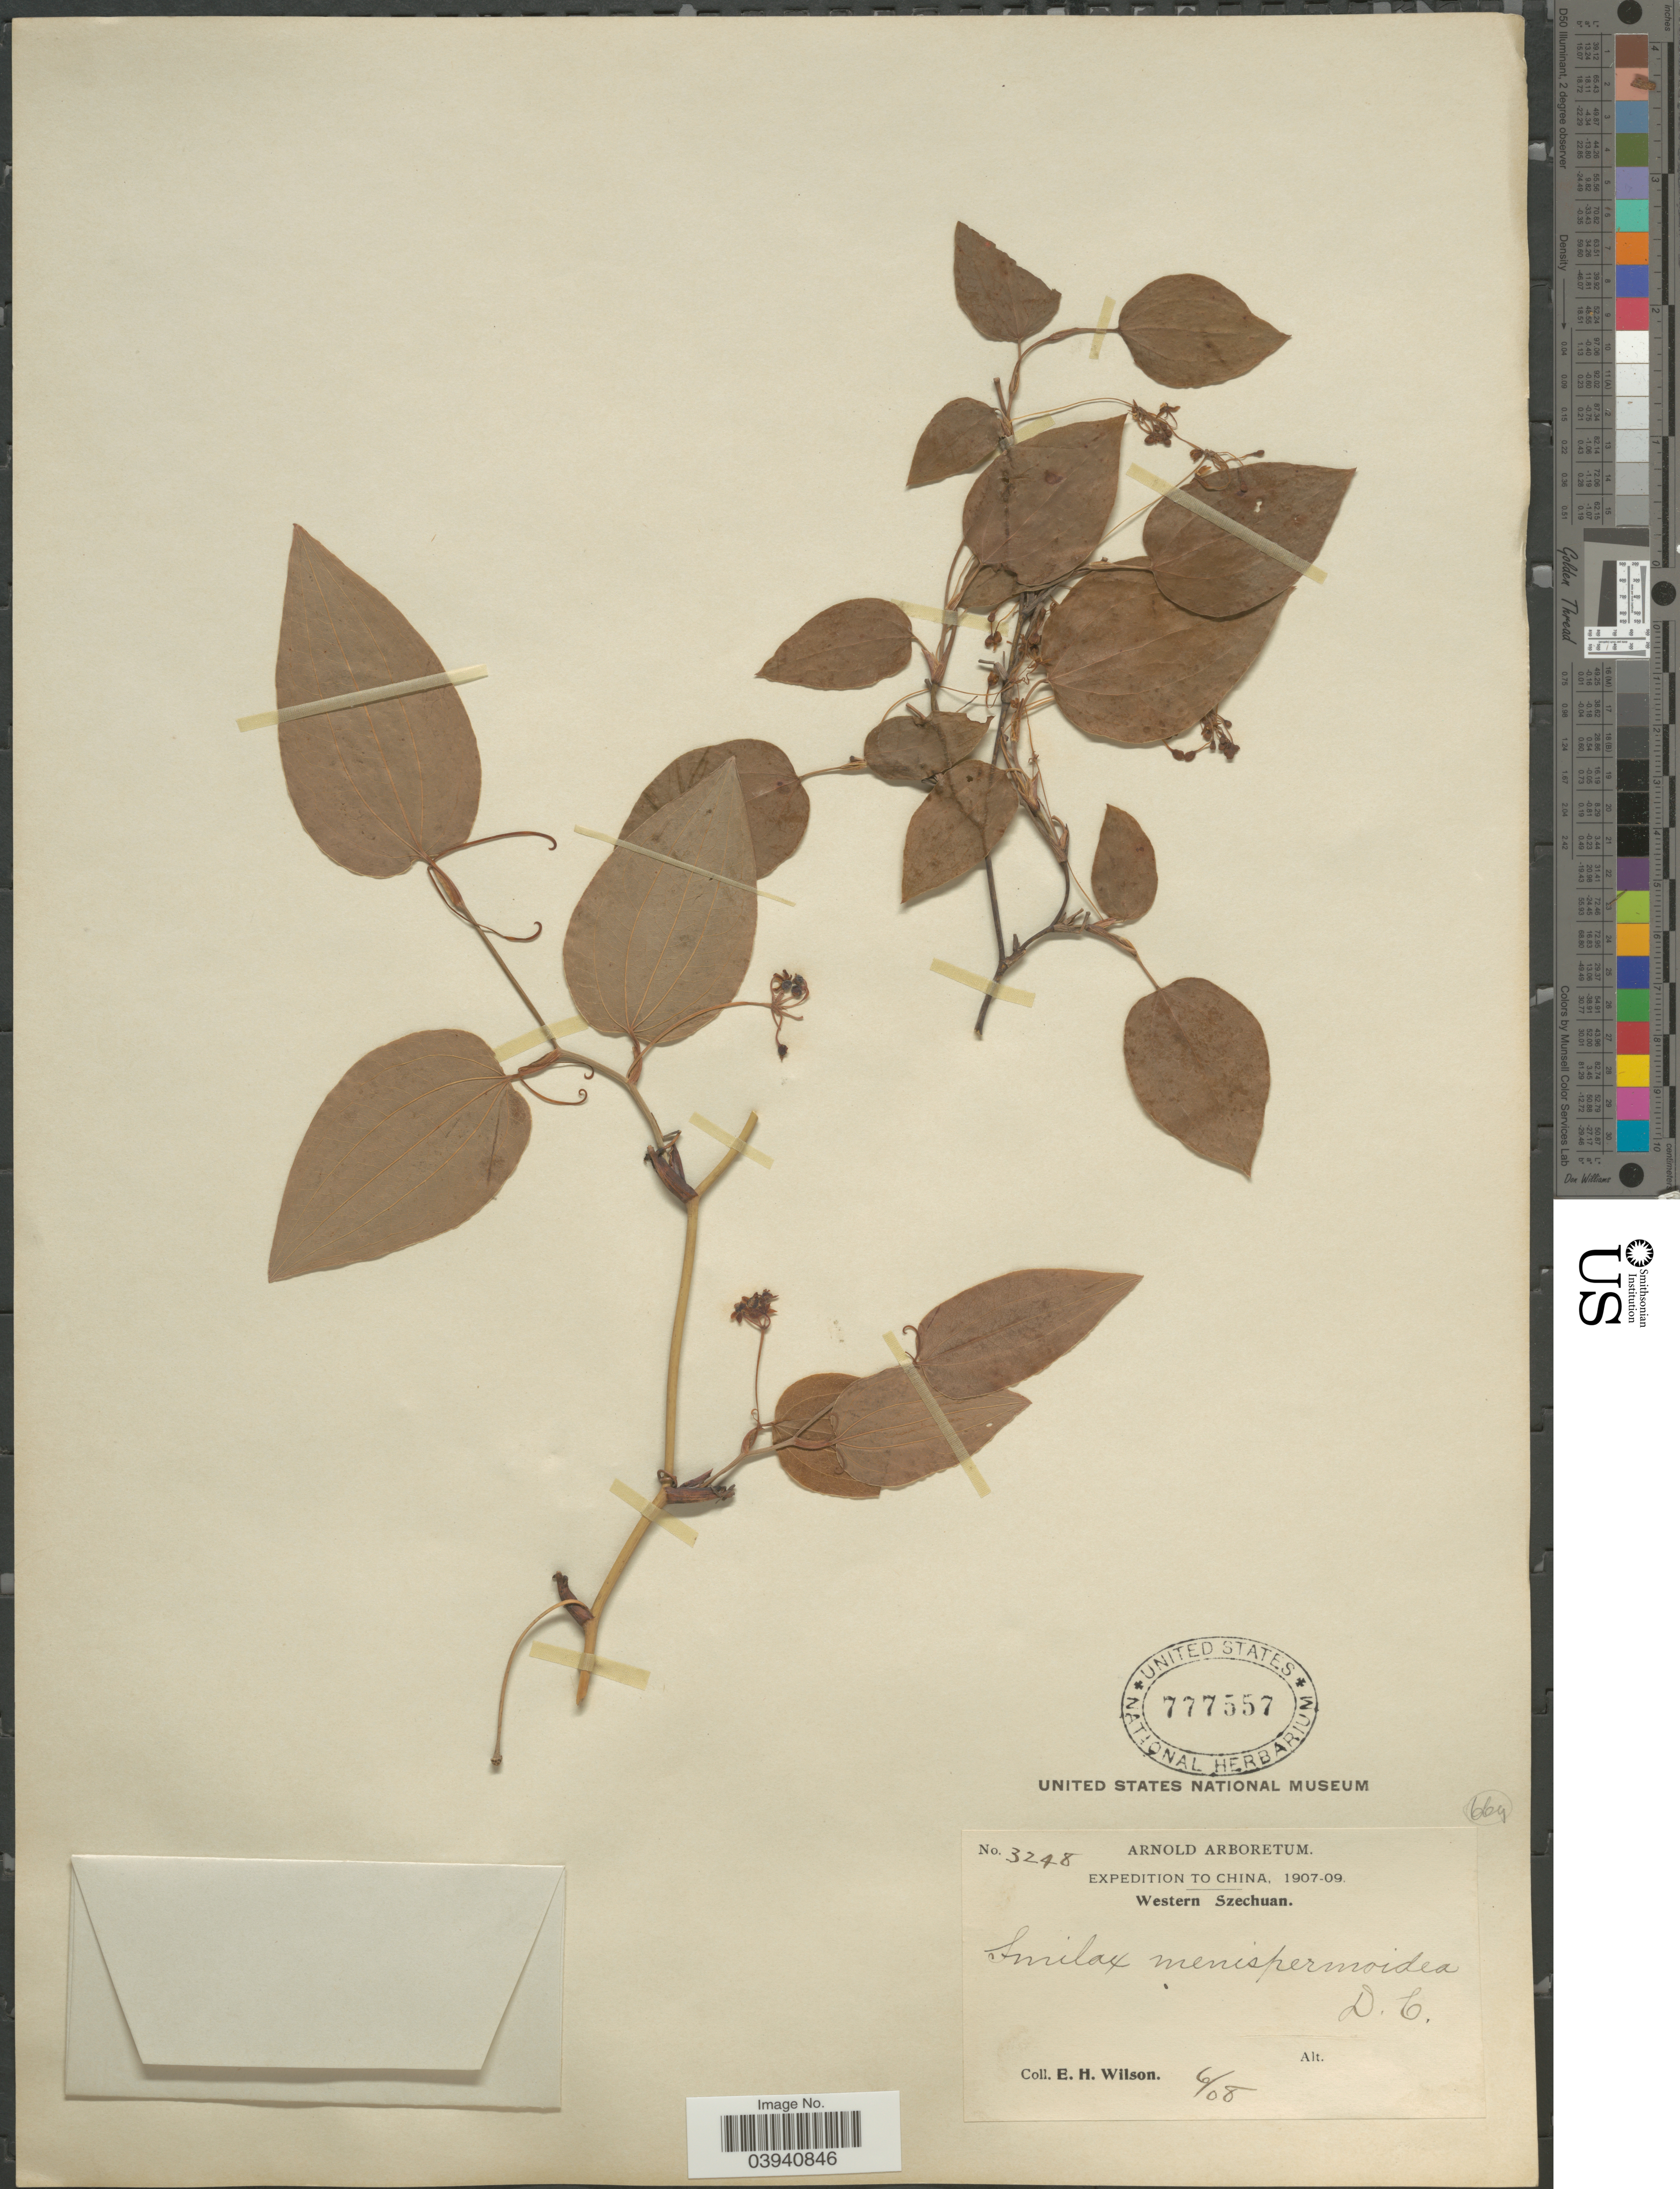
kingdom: Plantae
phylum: Tracheophyta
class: Liliopsida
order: Liliales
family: Smilacaceae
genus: Smilax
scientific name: Smilax menispermoidea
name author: A. DC.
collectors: E. Wilson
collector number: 3248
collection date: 1908-06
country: China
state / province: Sichuan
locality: Western Szechuan.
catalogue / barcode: US 777557